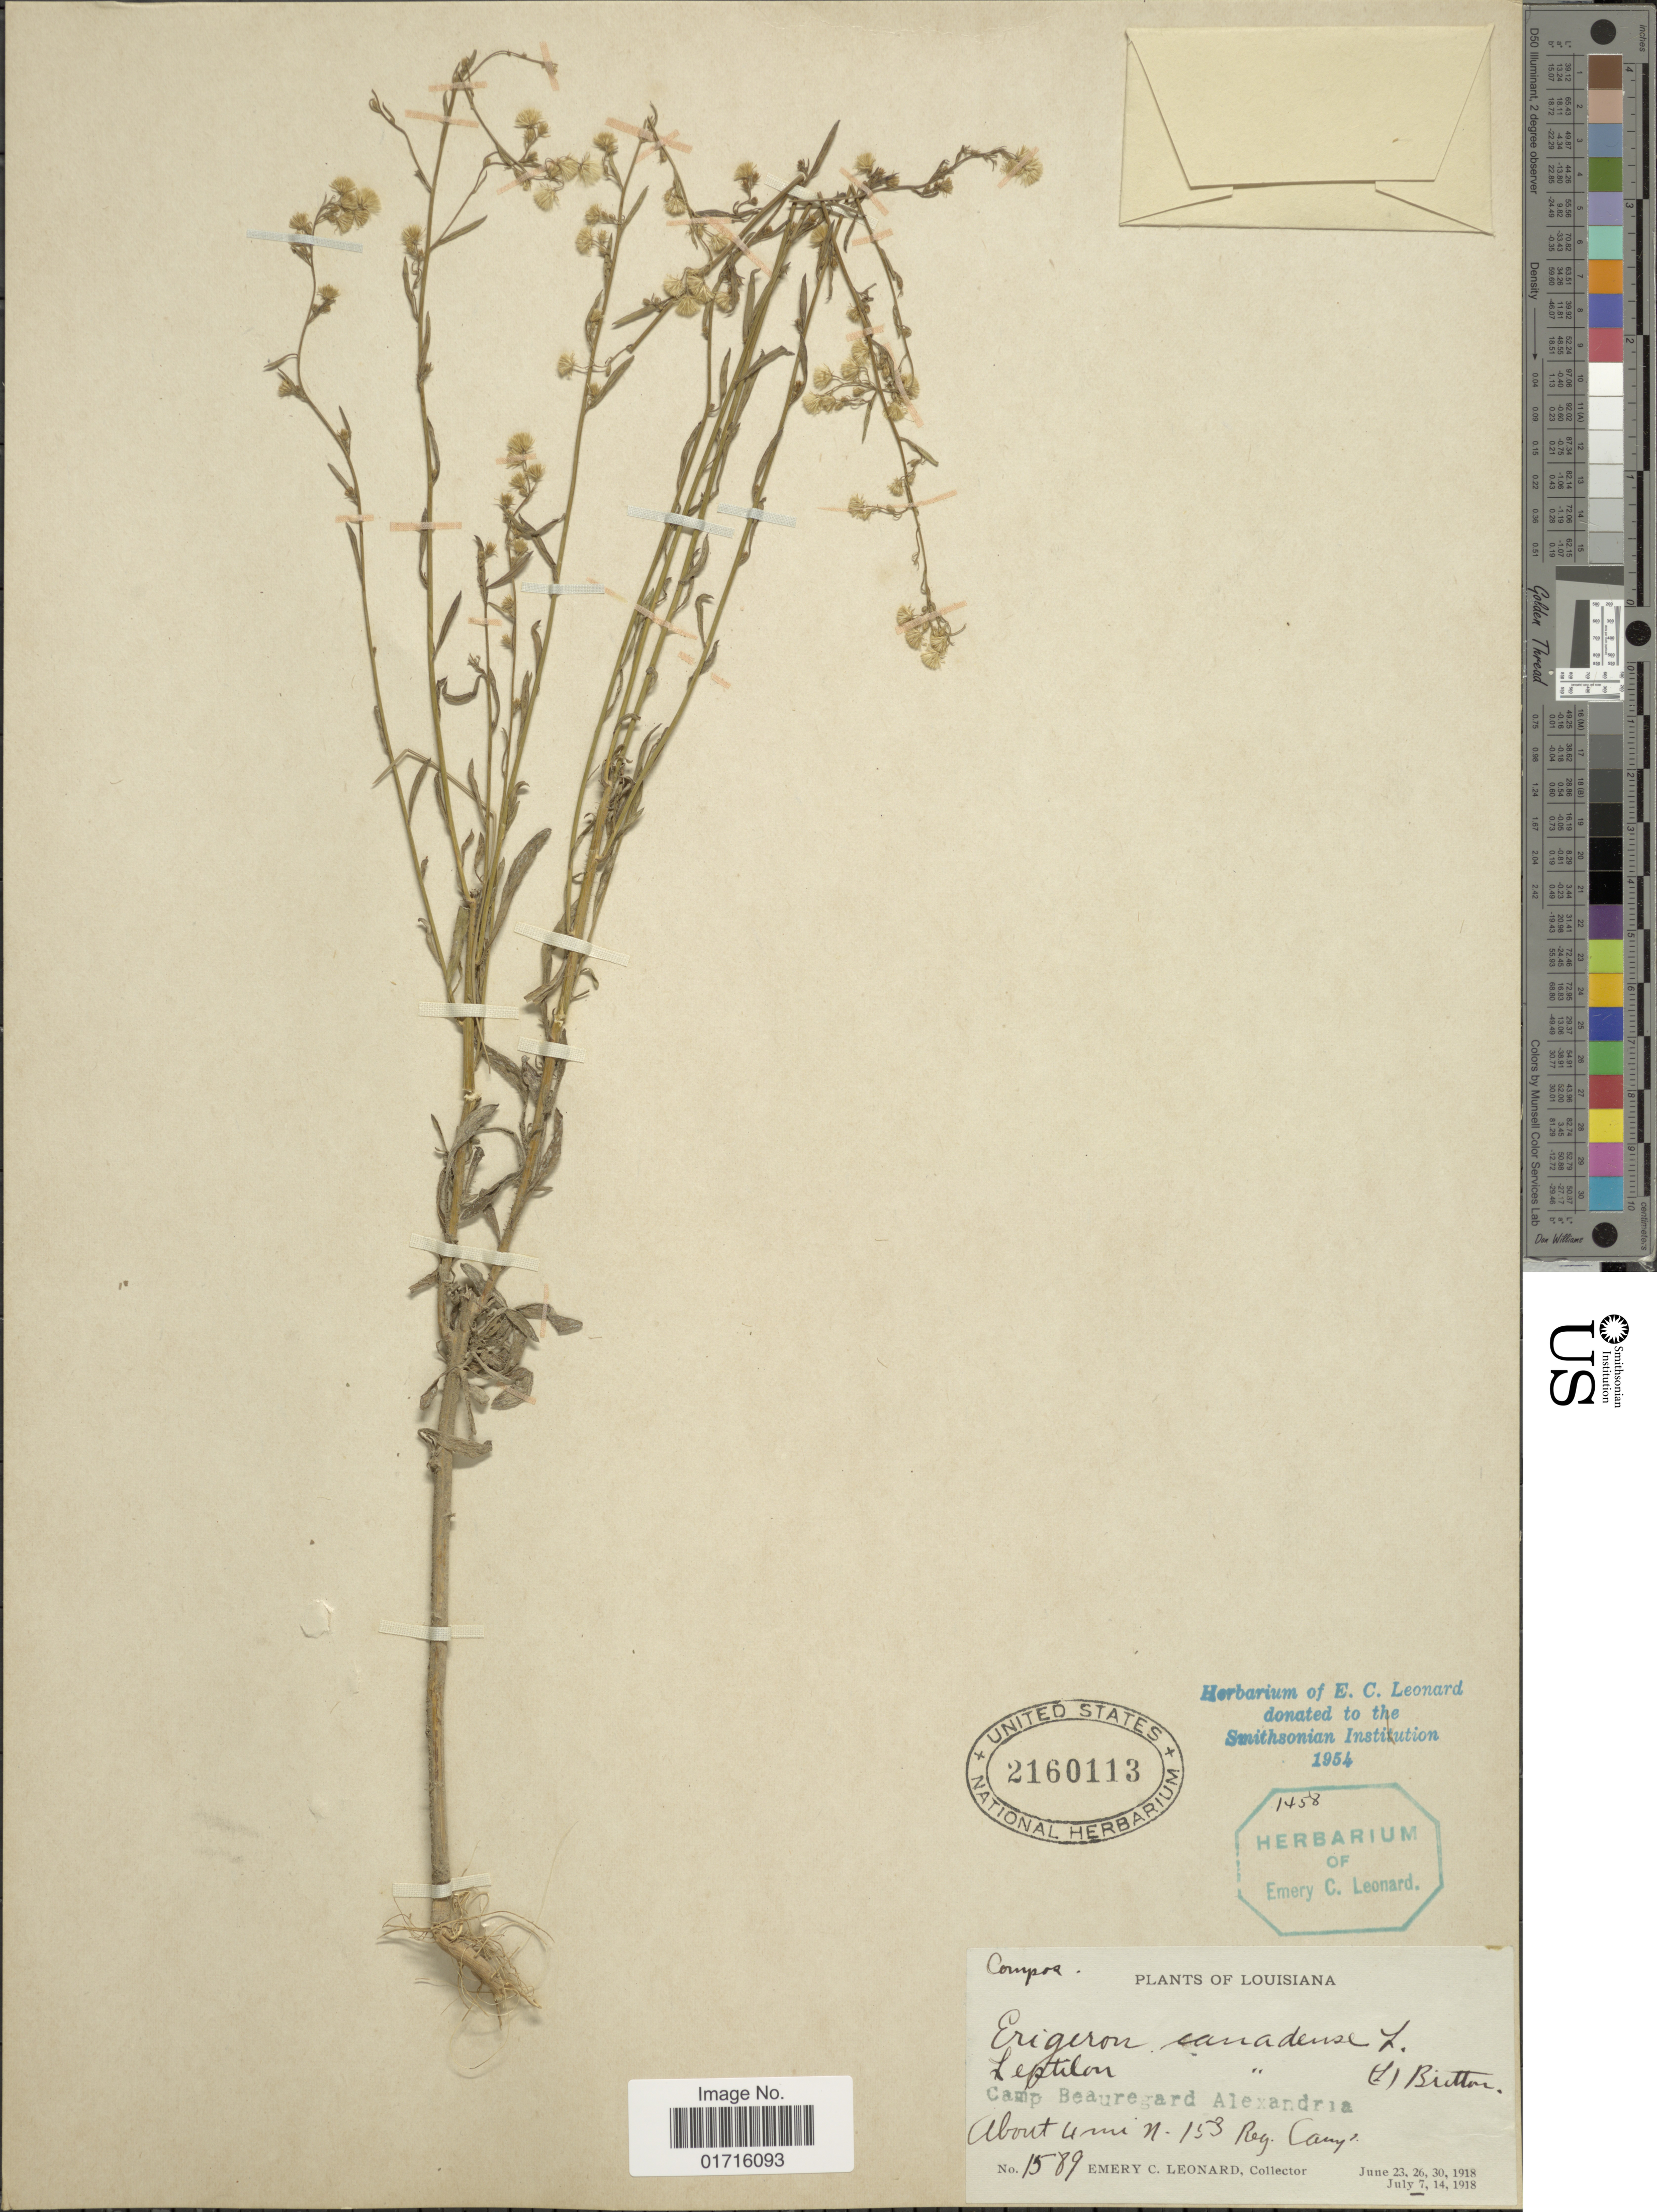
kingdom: Plantae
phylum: Tracheophyta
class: Magnoliopsida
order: Asterales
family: Asteraceae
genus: Conyza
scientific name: Conyza canadensis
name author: (L.) Cronq.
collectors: E. C. Leonard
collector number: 1589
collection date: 1918-07-07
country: United States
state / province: Louisiana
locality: Camp Beauregard Alexandria, about 4 mi N. 153 Reg. Camp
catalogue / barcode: US 2160113